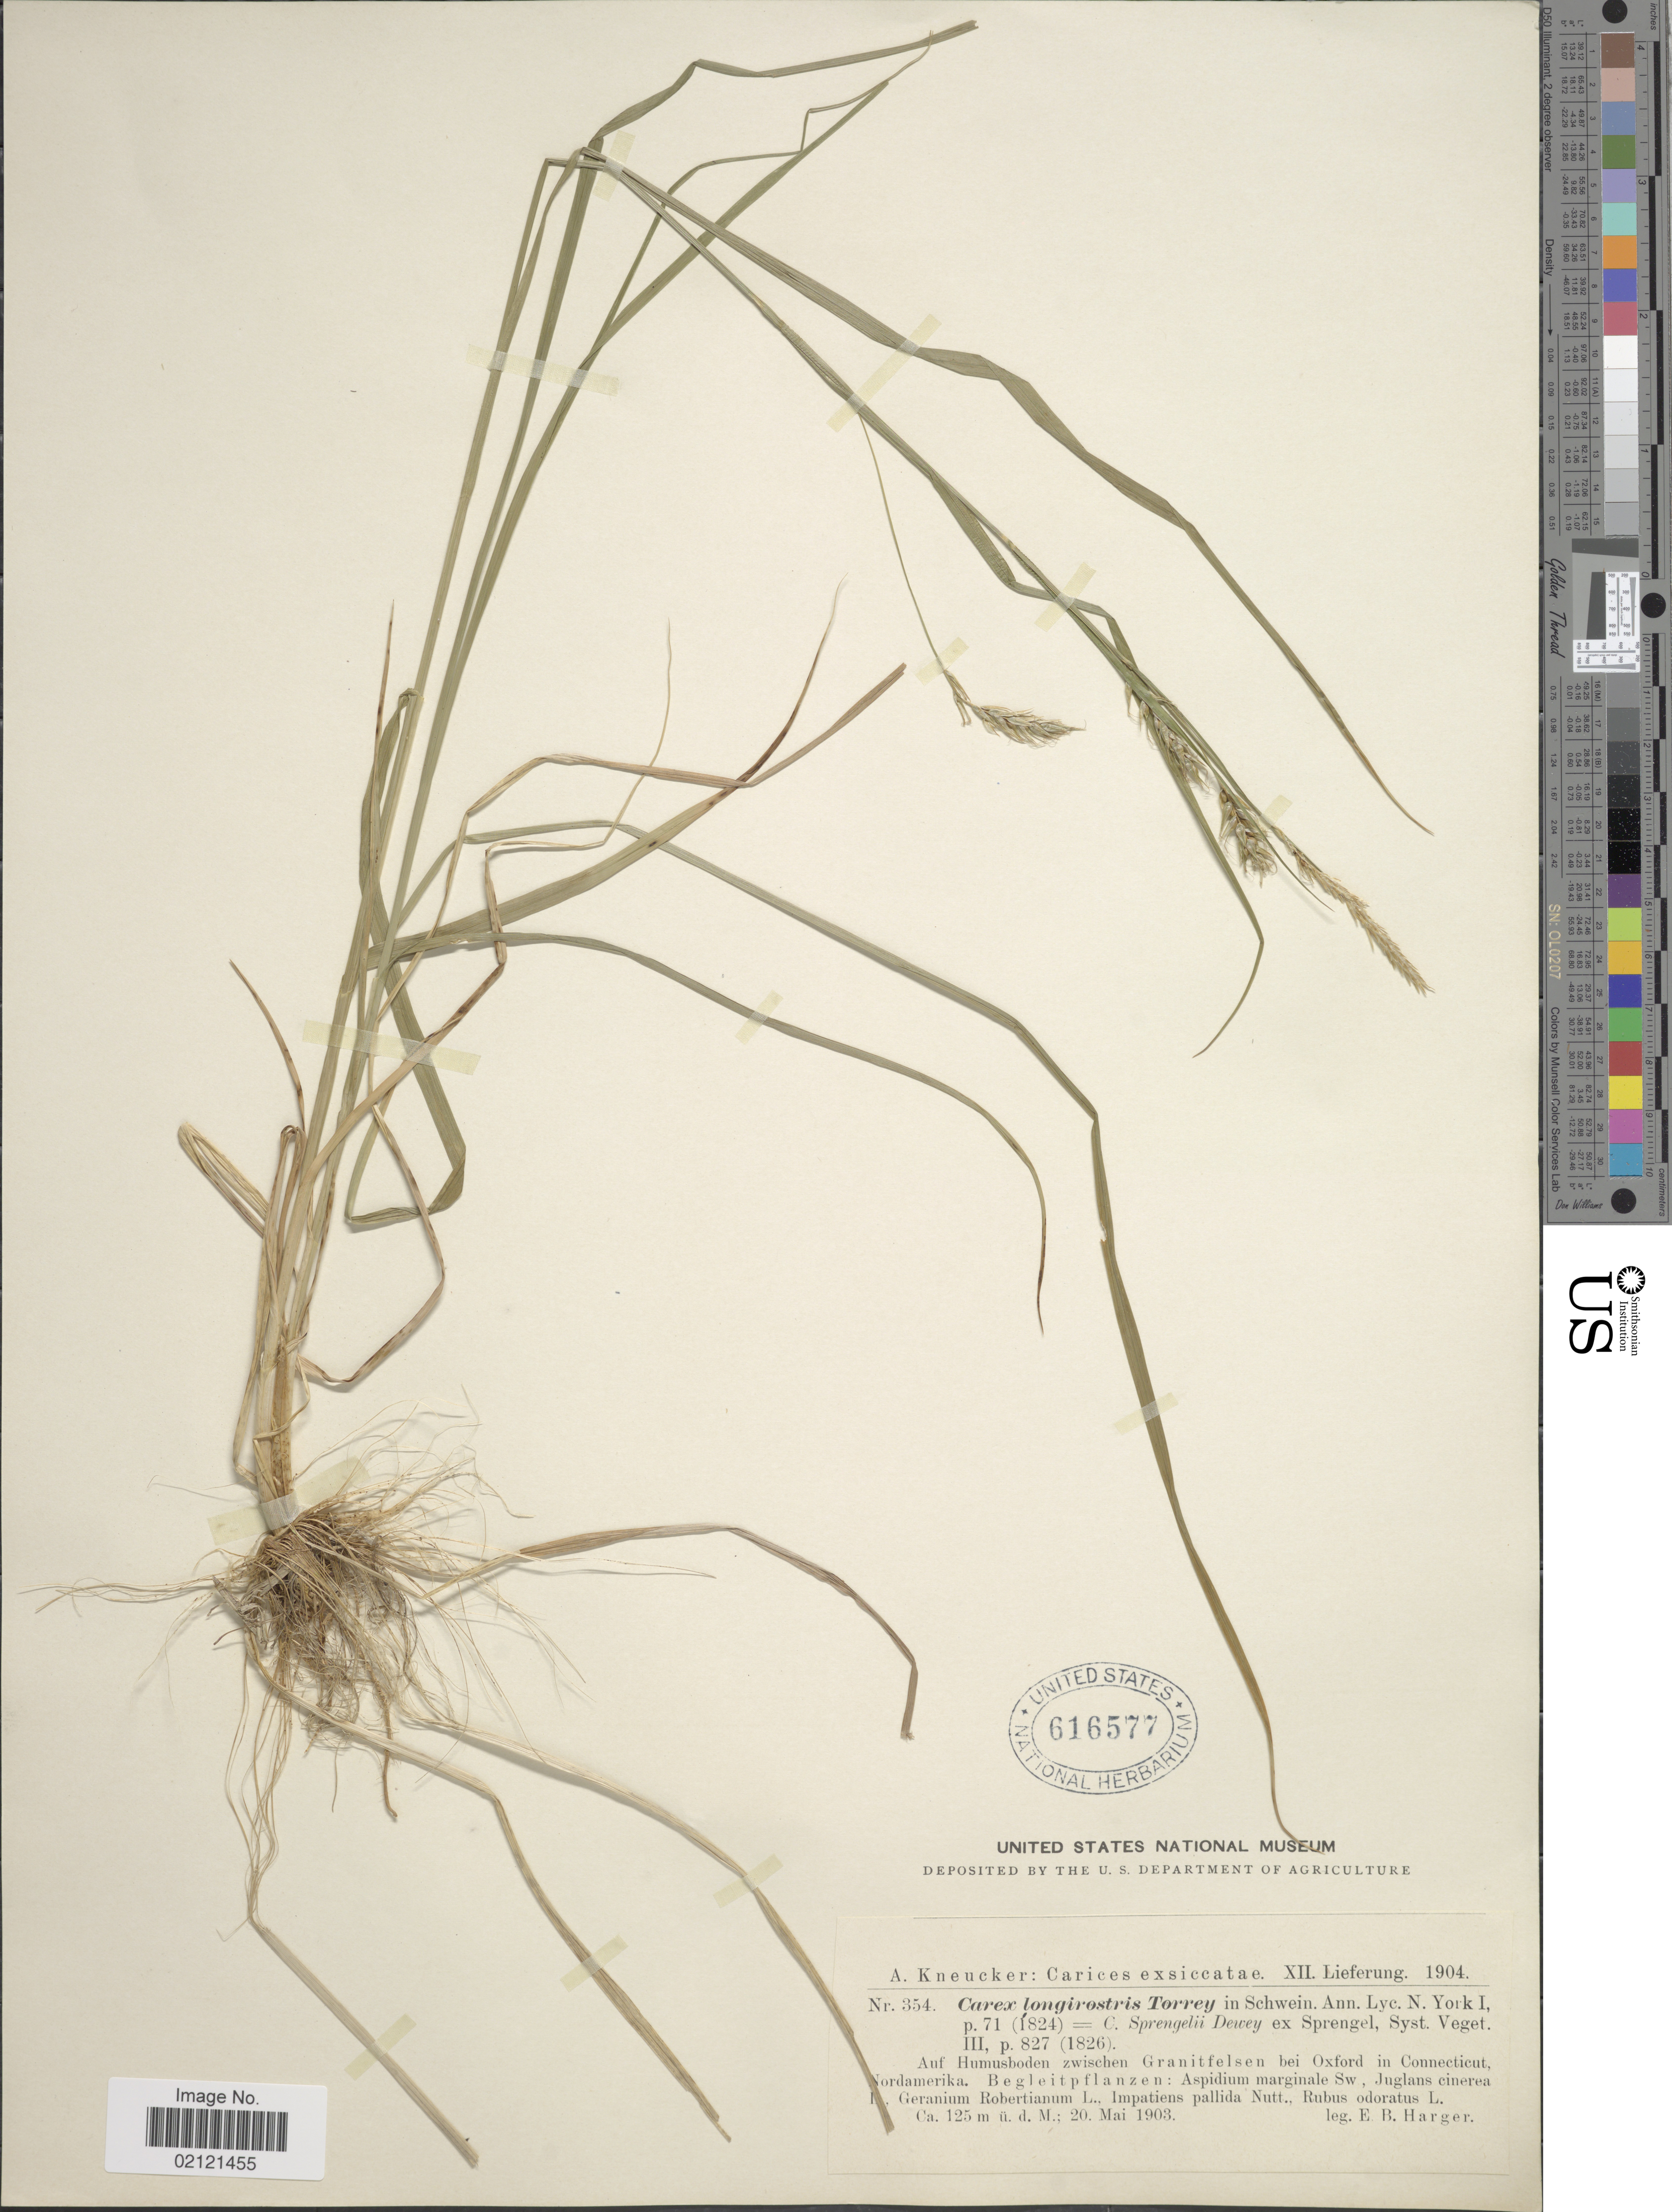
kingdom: Plantae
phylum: Tracheophyta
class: Liliopsida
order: Poales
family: Cyperaceae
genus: Carex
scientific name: Carex sprengelii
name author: Dewey ex Spreng.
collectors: E. B. Harger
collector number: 354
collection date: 1903-05-20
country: United States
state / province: Connecticut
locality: Auf humusboden zwischen Granitfelsen bei Oxford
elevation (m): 125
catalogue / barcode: US 616577